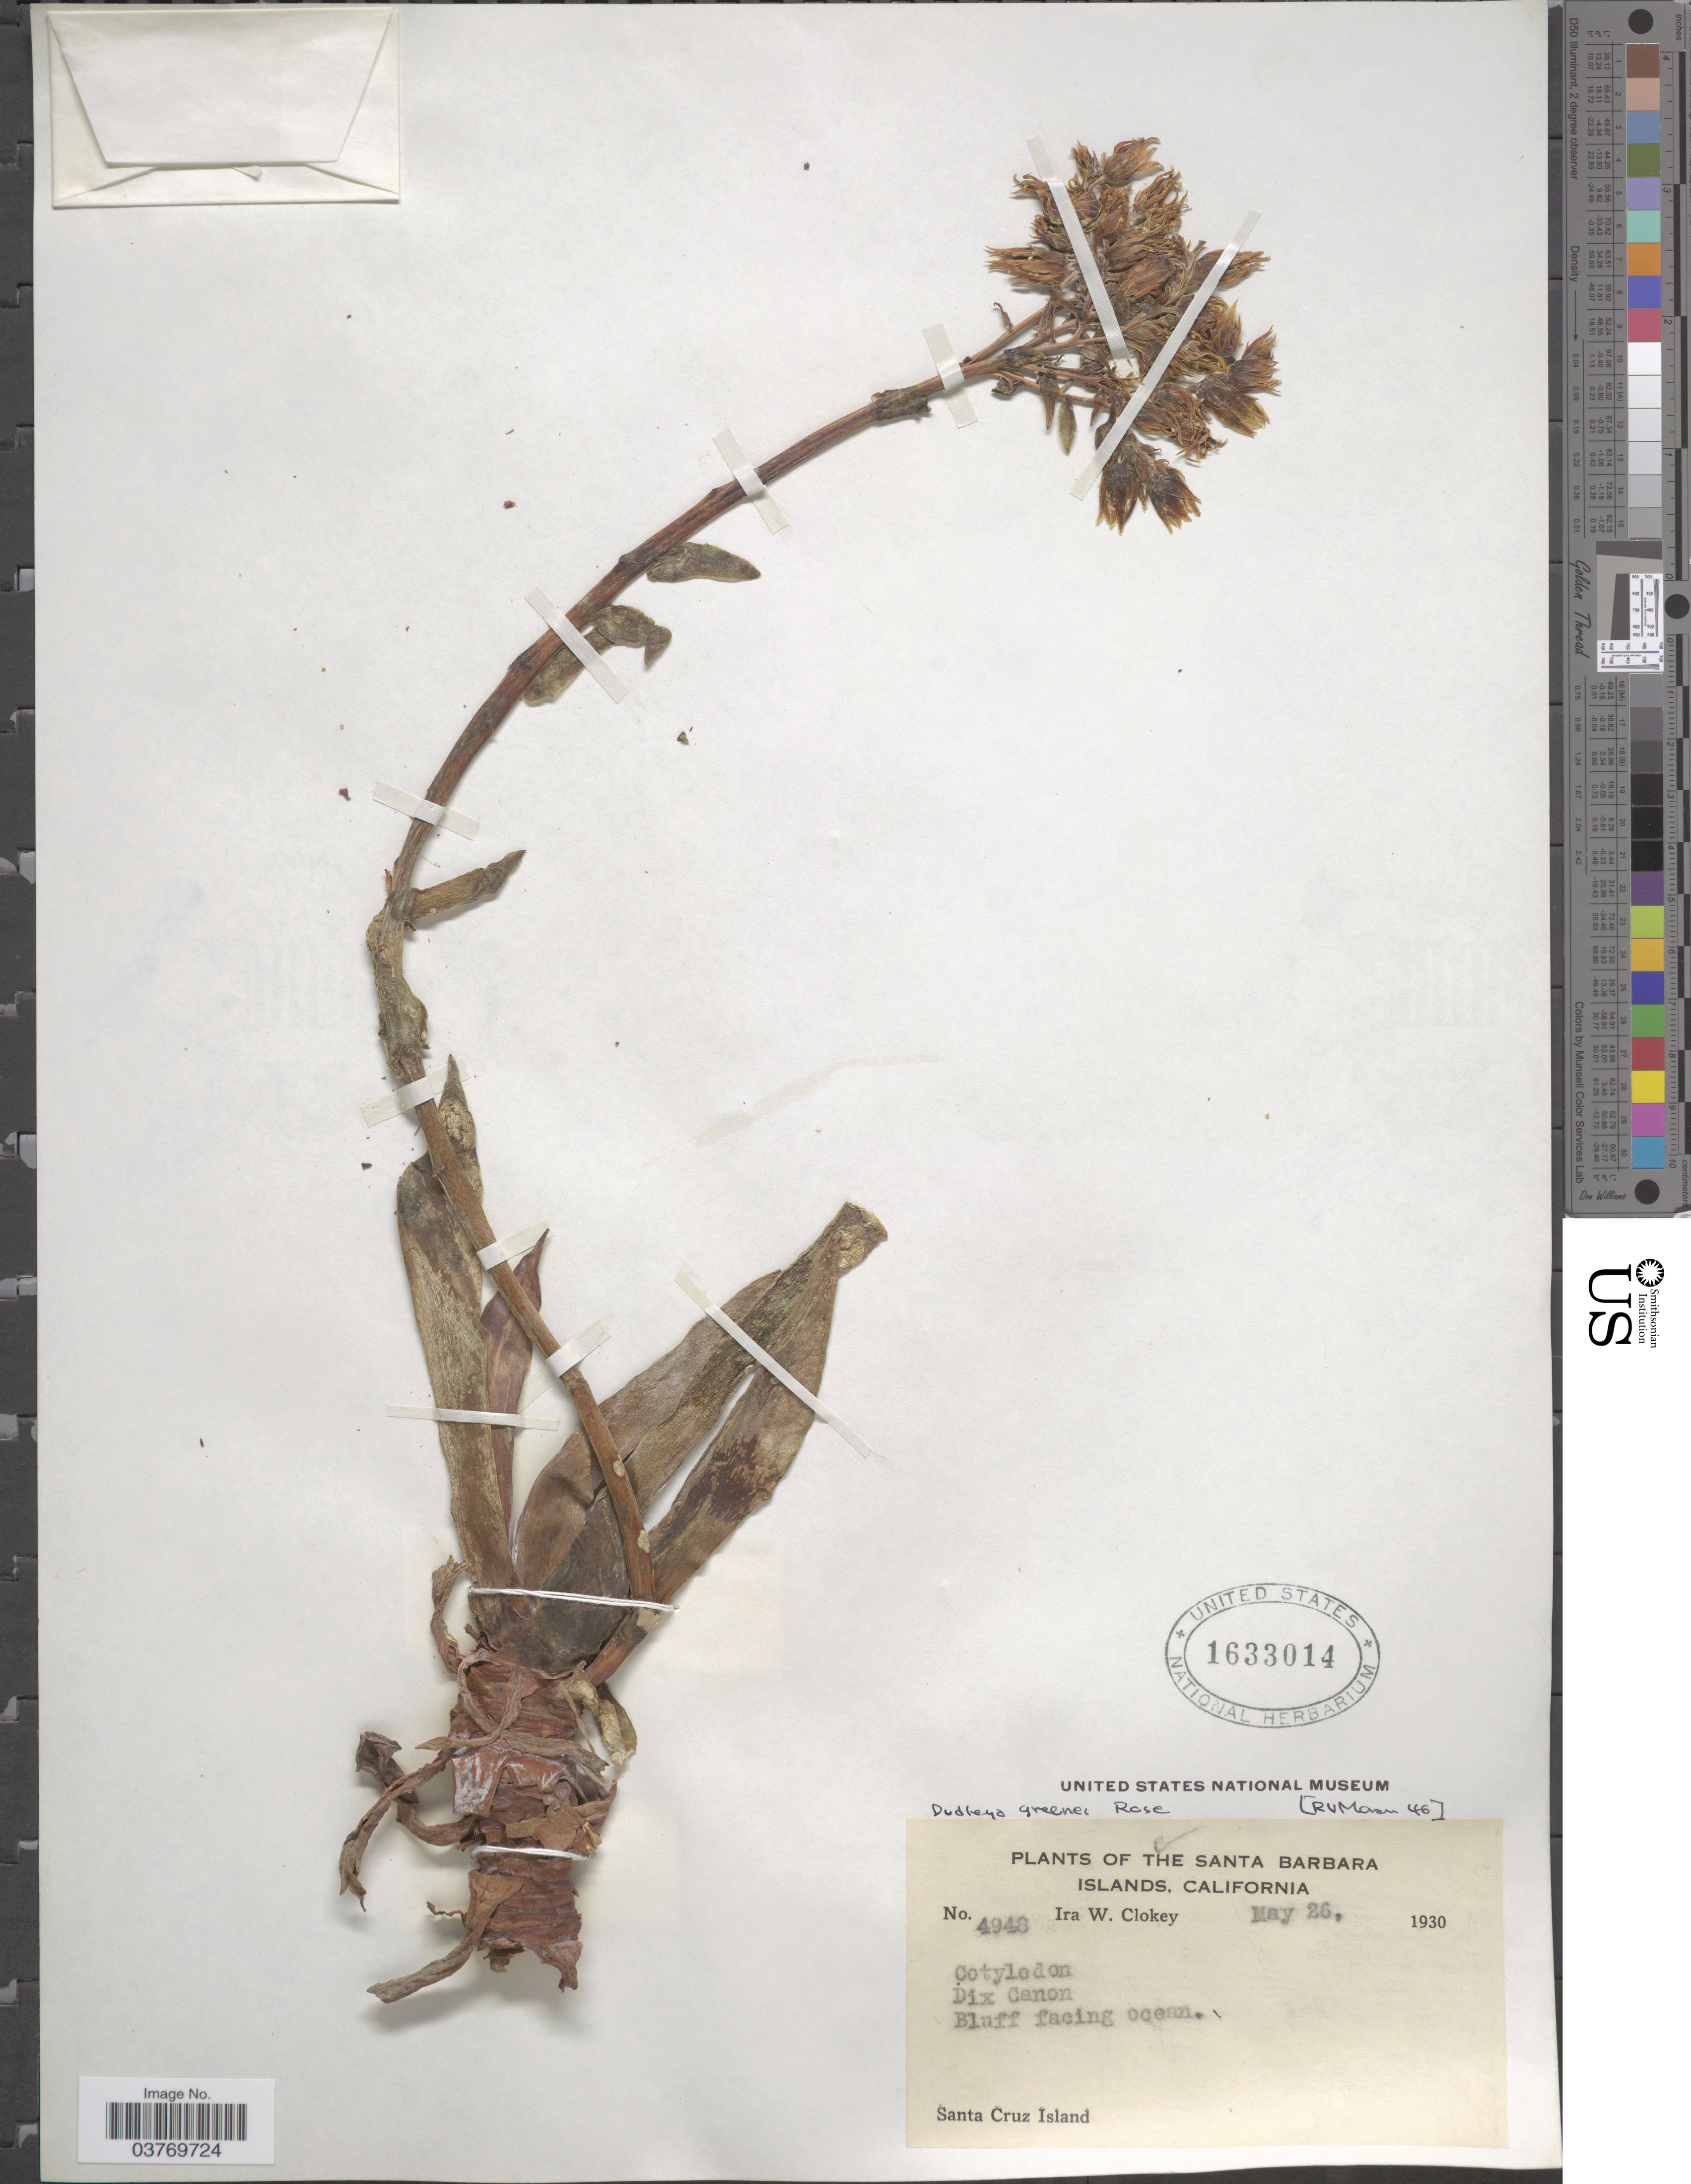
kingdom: Plantae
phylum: Tracheophyta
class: Magnoliopsida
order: Saxifragales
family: Crassulaceae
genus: Dudleya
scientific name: Dudleya greenei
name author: Rose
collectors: I. W. Clokey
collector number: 4948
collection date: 1930-05-26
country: United States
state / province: California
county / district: Santa Barbara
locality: Santa Barbara Islands. Dix Canon Bluff facing ocean. Santa Cruz Island.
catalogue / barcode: US 1633014